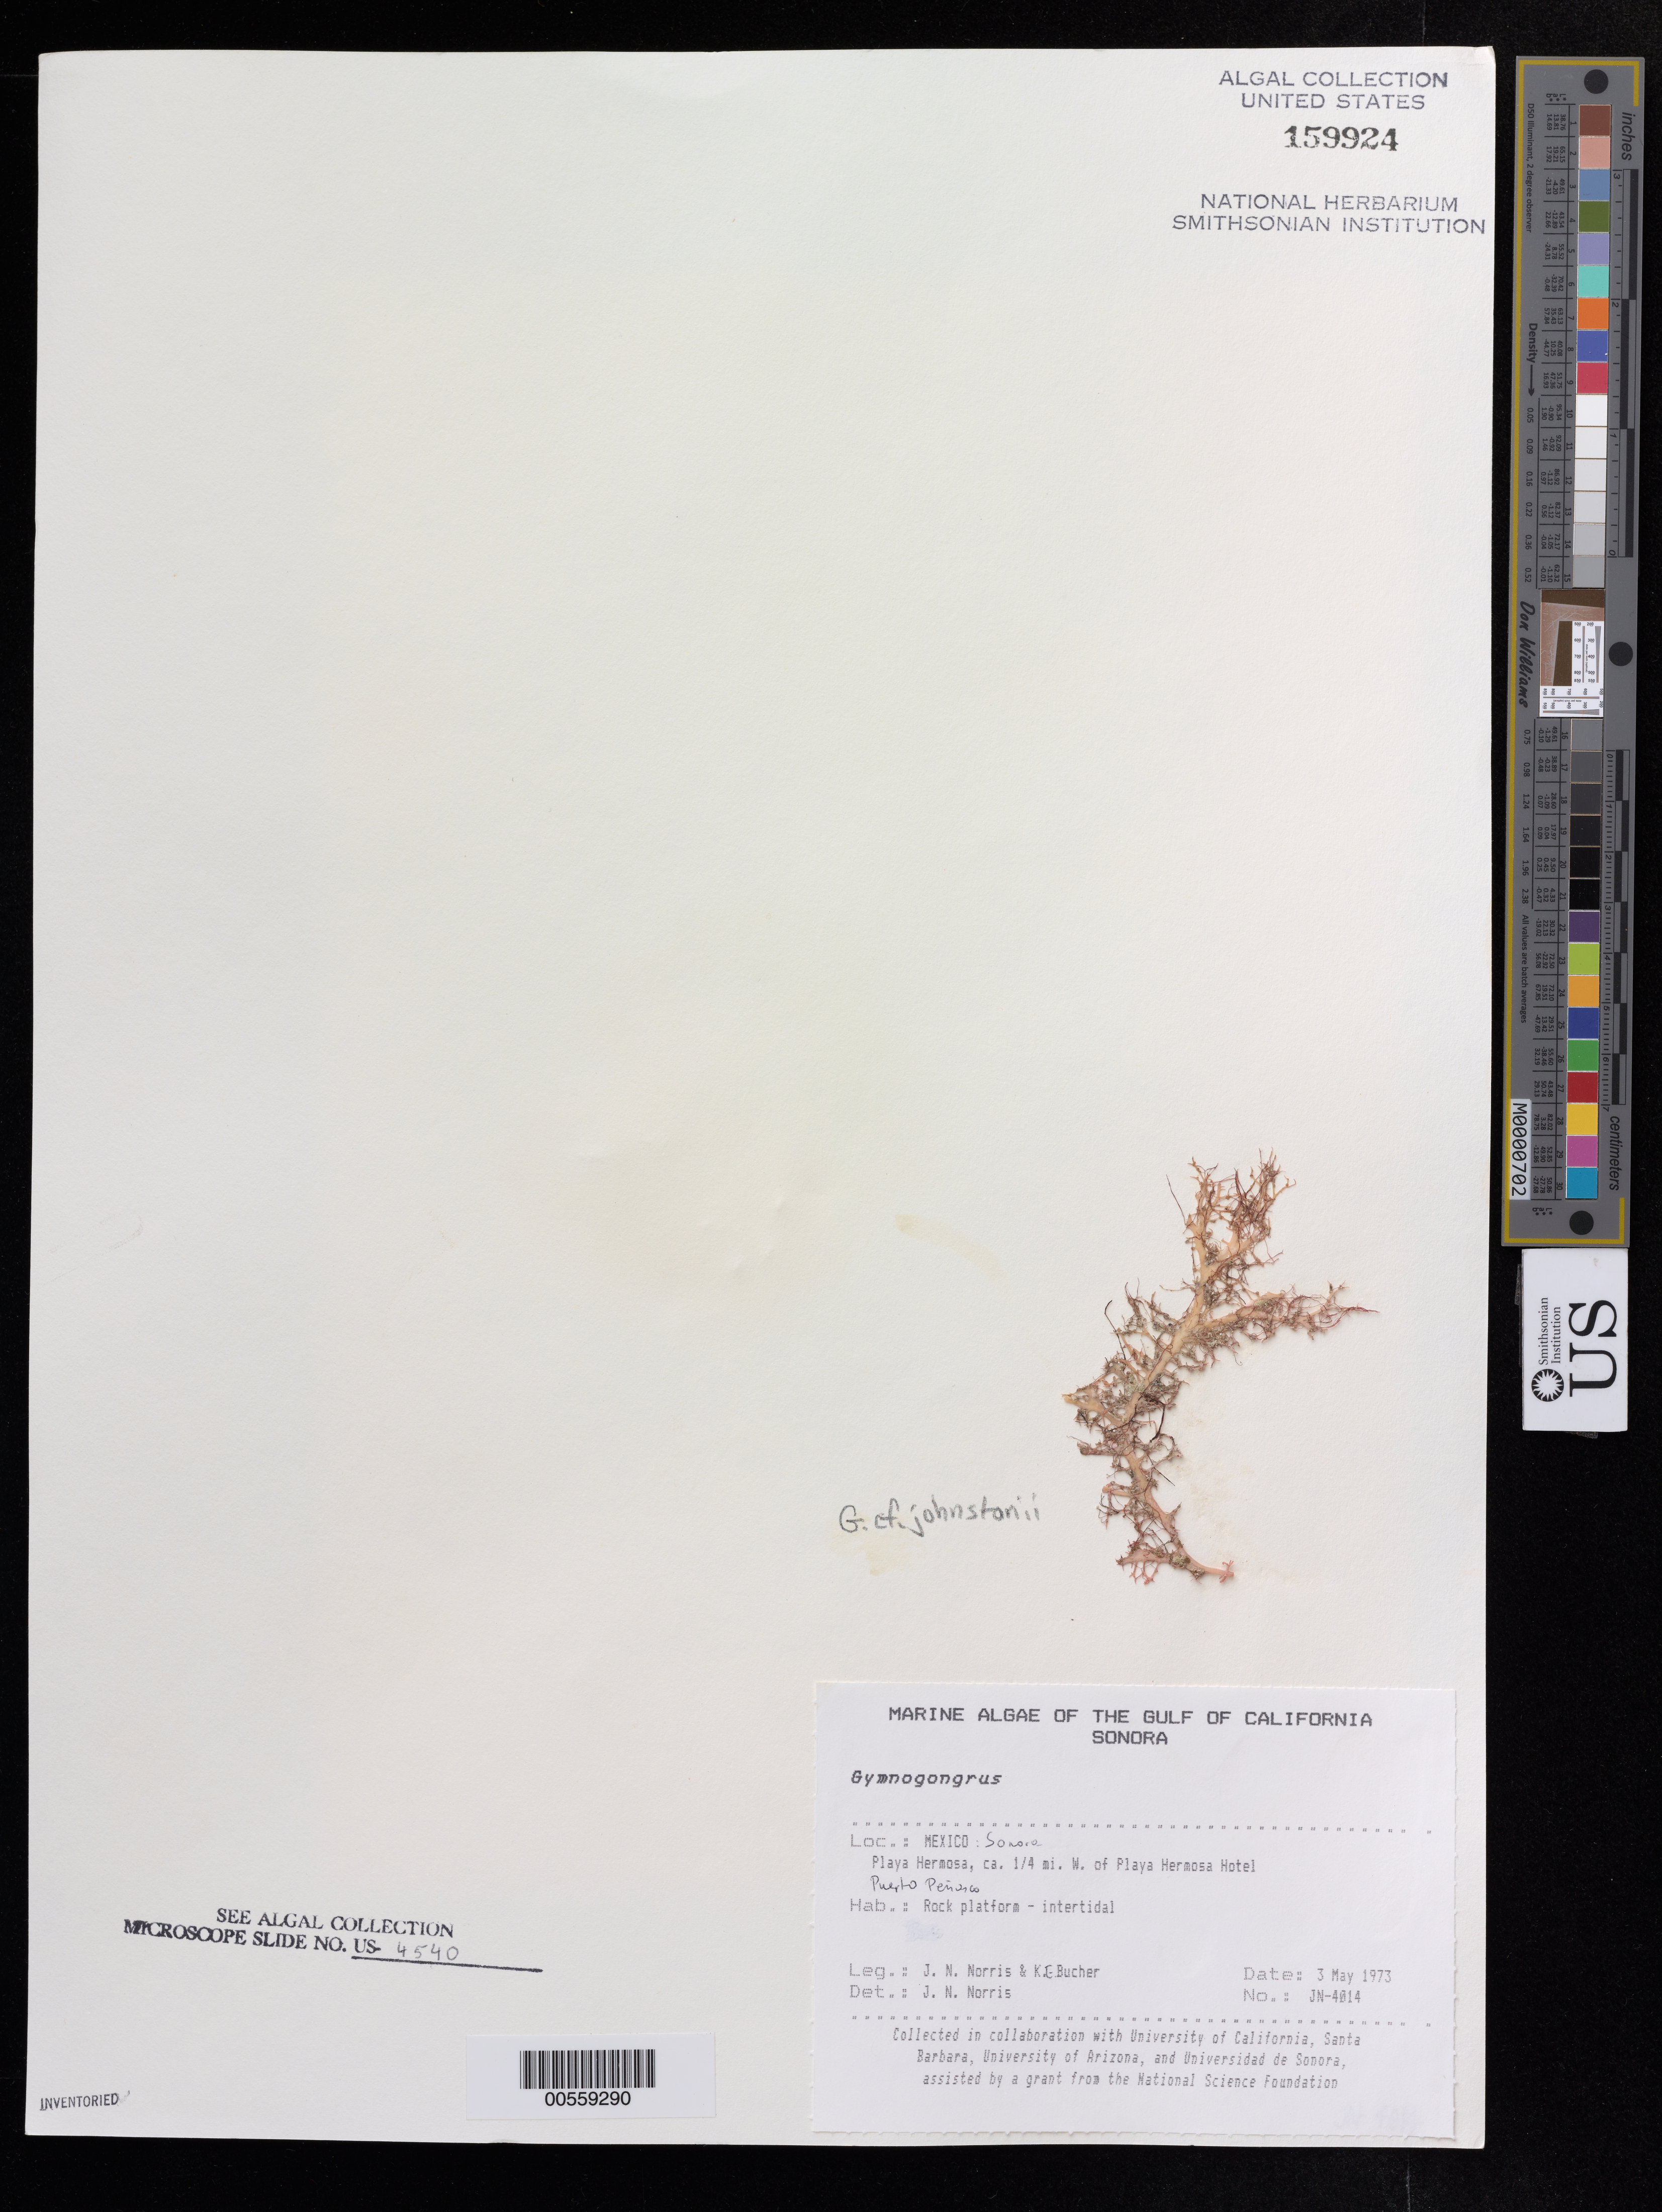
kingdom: Plantae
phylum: Rhodophyta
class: Florideophyceae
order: Gigartinales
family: Phyllophoraceae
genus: Gymnogongrus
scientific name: Gymnogongrus johnstonii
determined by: Norris, James N.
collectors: J. N. Norris & K. E. Bucher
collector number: JN-4014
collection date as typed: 03 May 1973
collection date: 1973-05-03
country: Mexico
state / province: Sonora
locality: Playa Hermosa, Puerto Penasco, ca. 0.25 mile west of Playa Hermosa Hotel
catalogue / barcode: US 159924